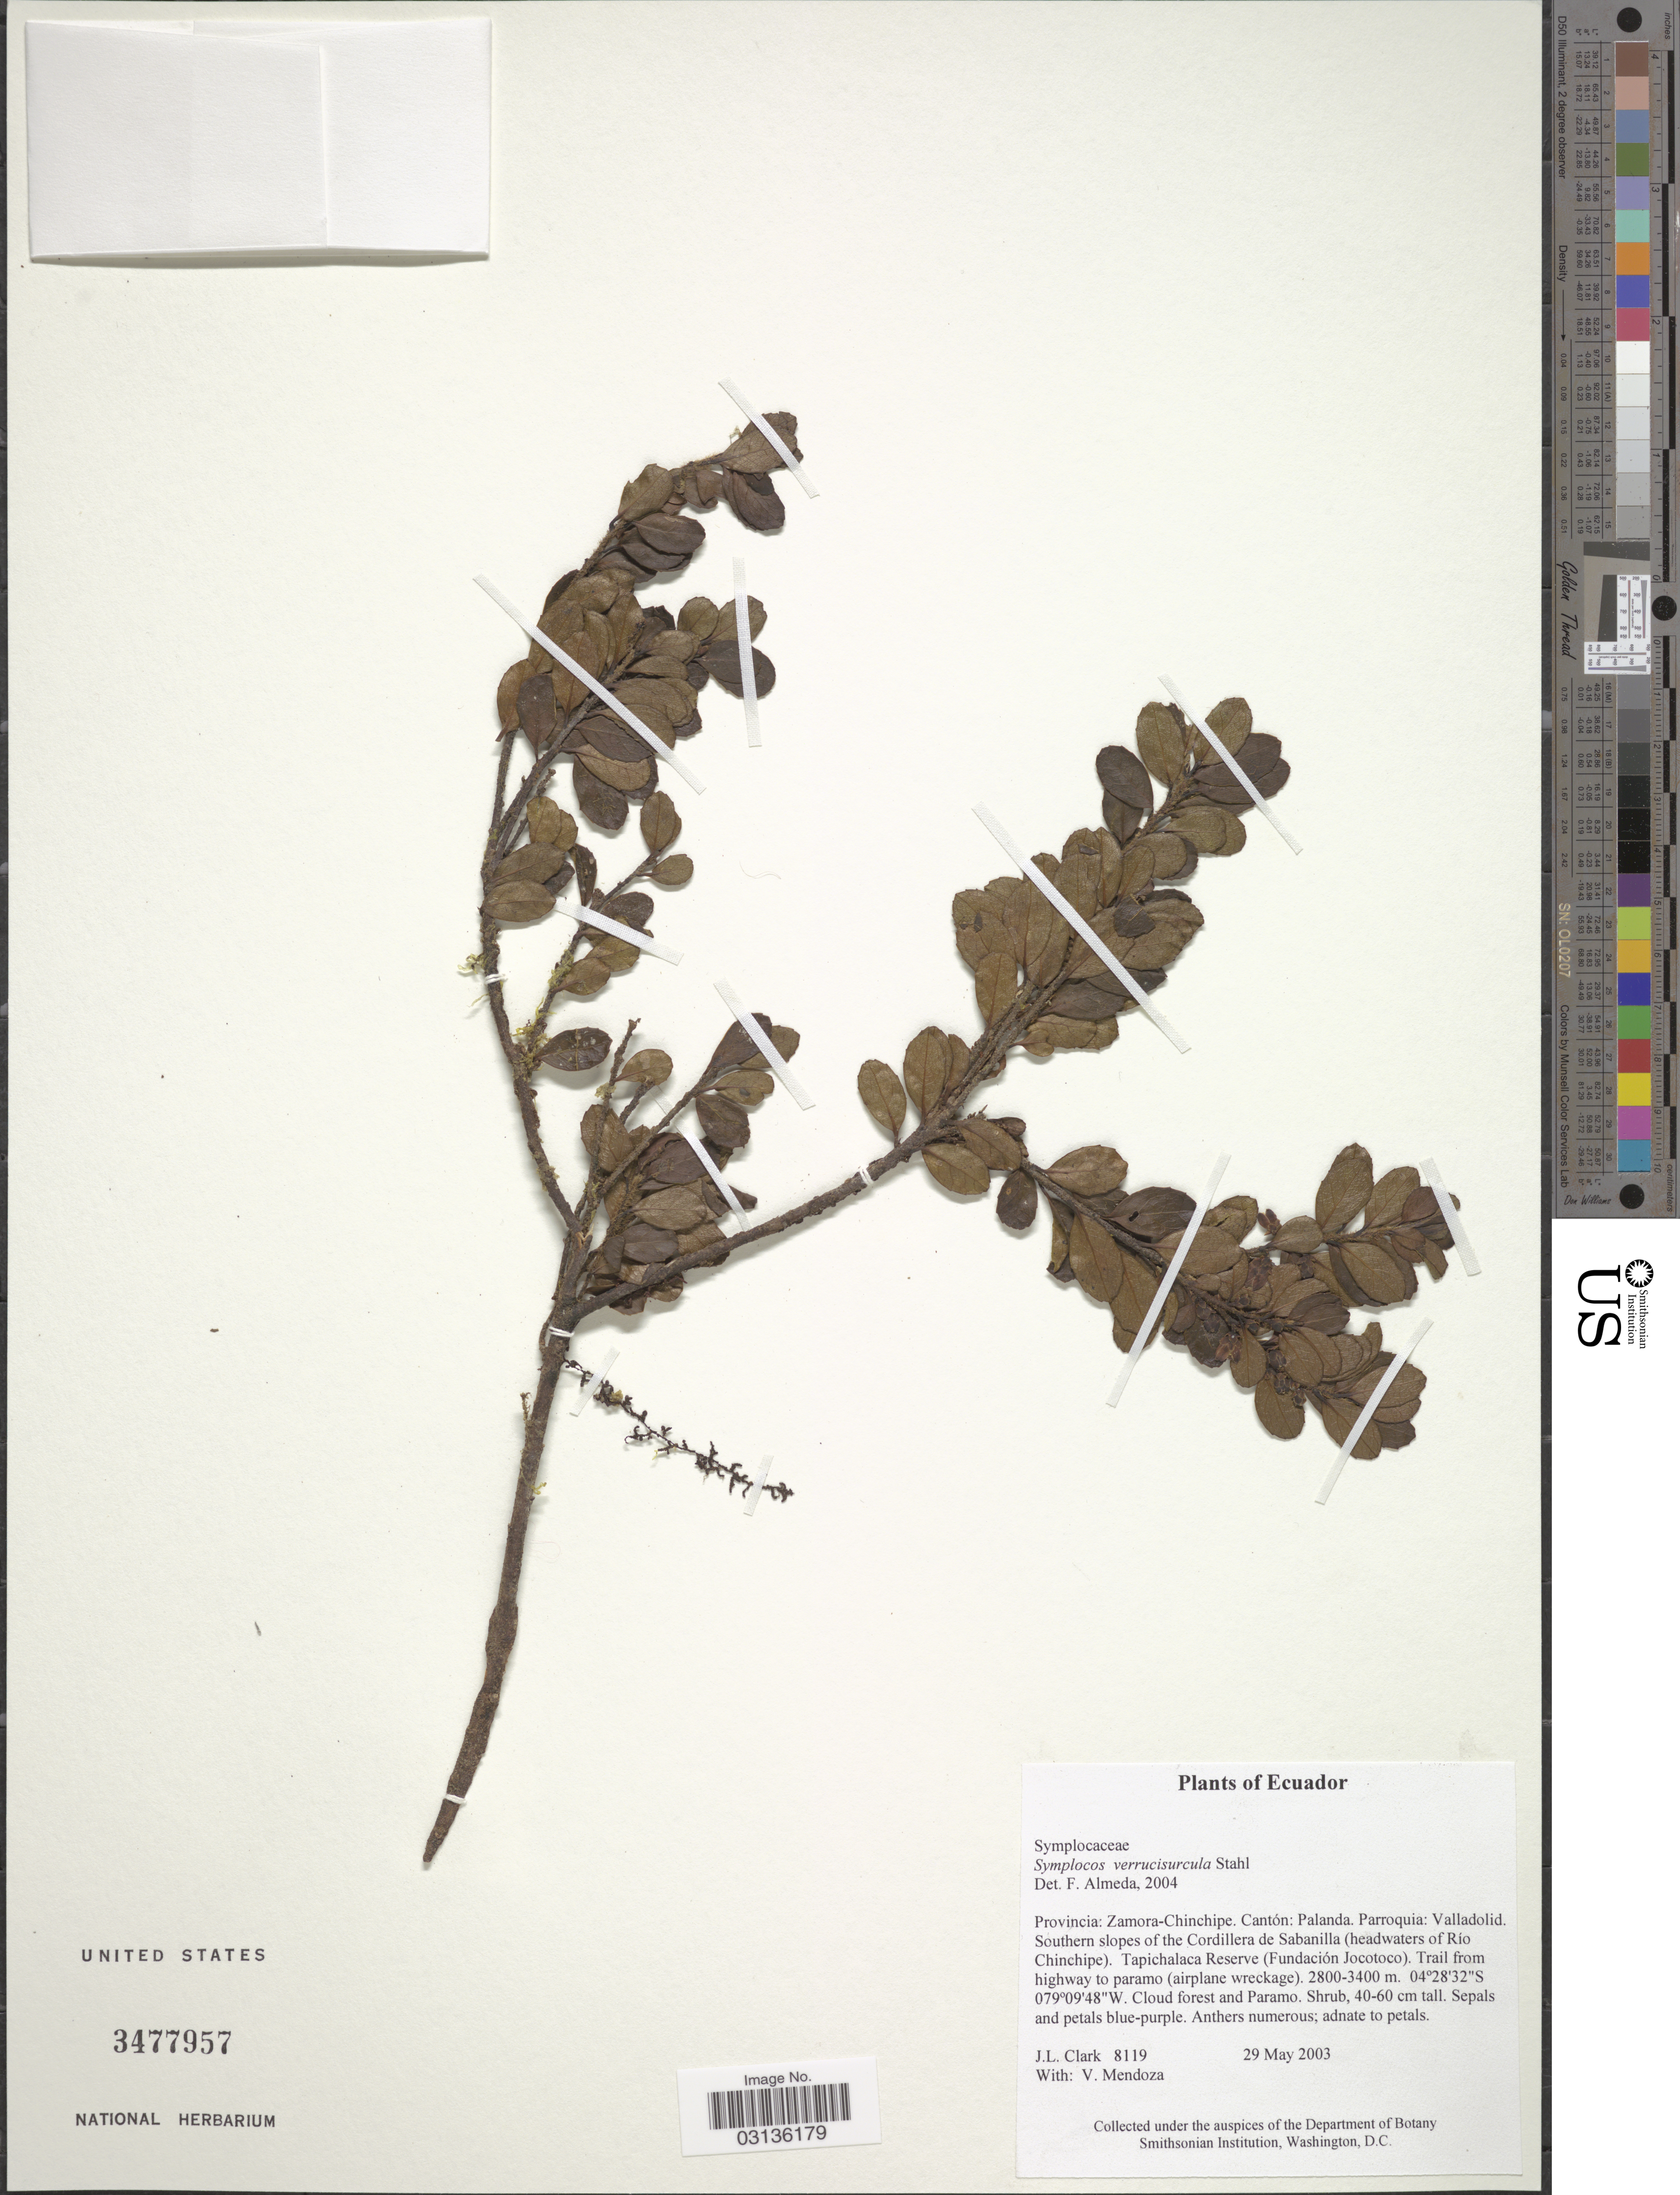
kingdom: Plantae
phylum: Tracheophyta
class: Magnoliopsida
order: Ericales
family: Symplocaceae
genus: Symplocos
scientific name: Symplocos verrucisurcula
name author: B. Ståhl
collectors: J. L. Clark & V. Mendoza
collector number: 8119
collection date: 2003-05-29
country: Ecuador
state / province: Zamora-Chinchipe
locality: Cantón: Palanda. Parroquia: Valladolid. Southern slopes of the Cordillera de Sabanilla (headwaters of Río Chinchipe). Tapichalaca Reserve (Fundación Jocotoco). Trail from highwy to paramo (airplane wreckage).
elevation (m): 2800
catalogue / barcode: US 3477957